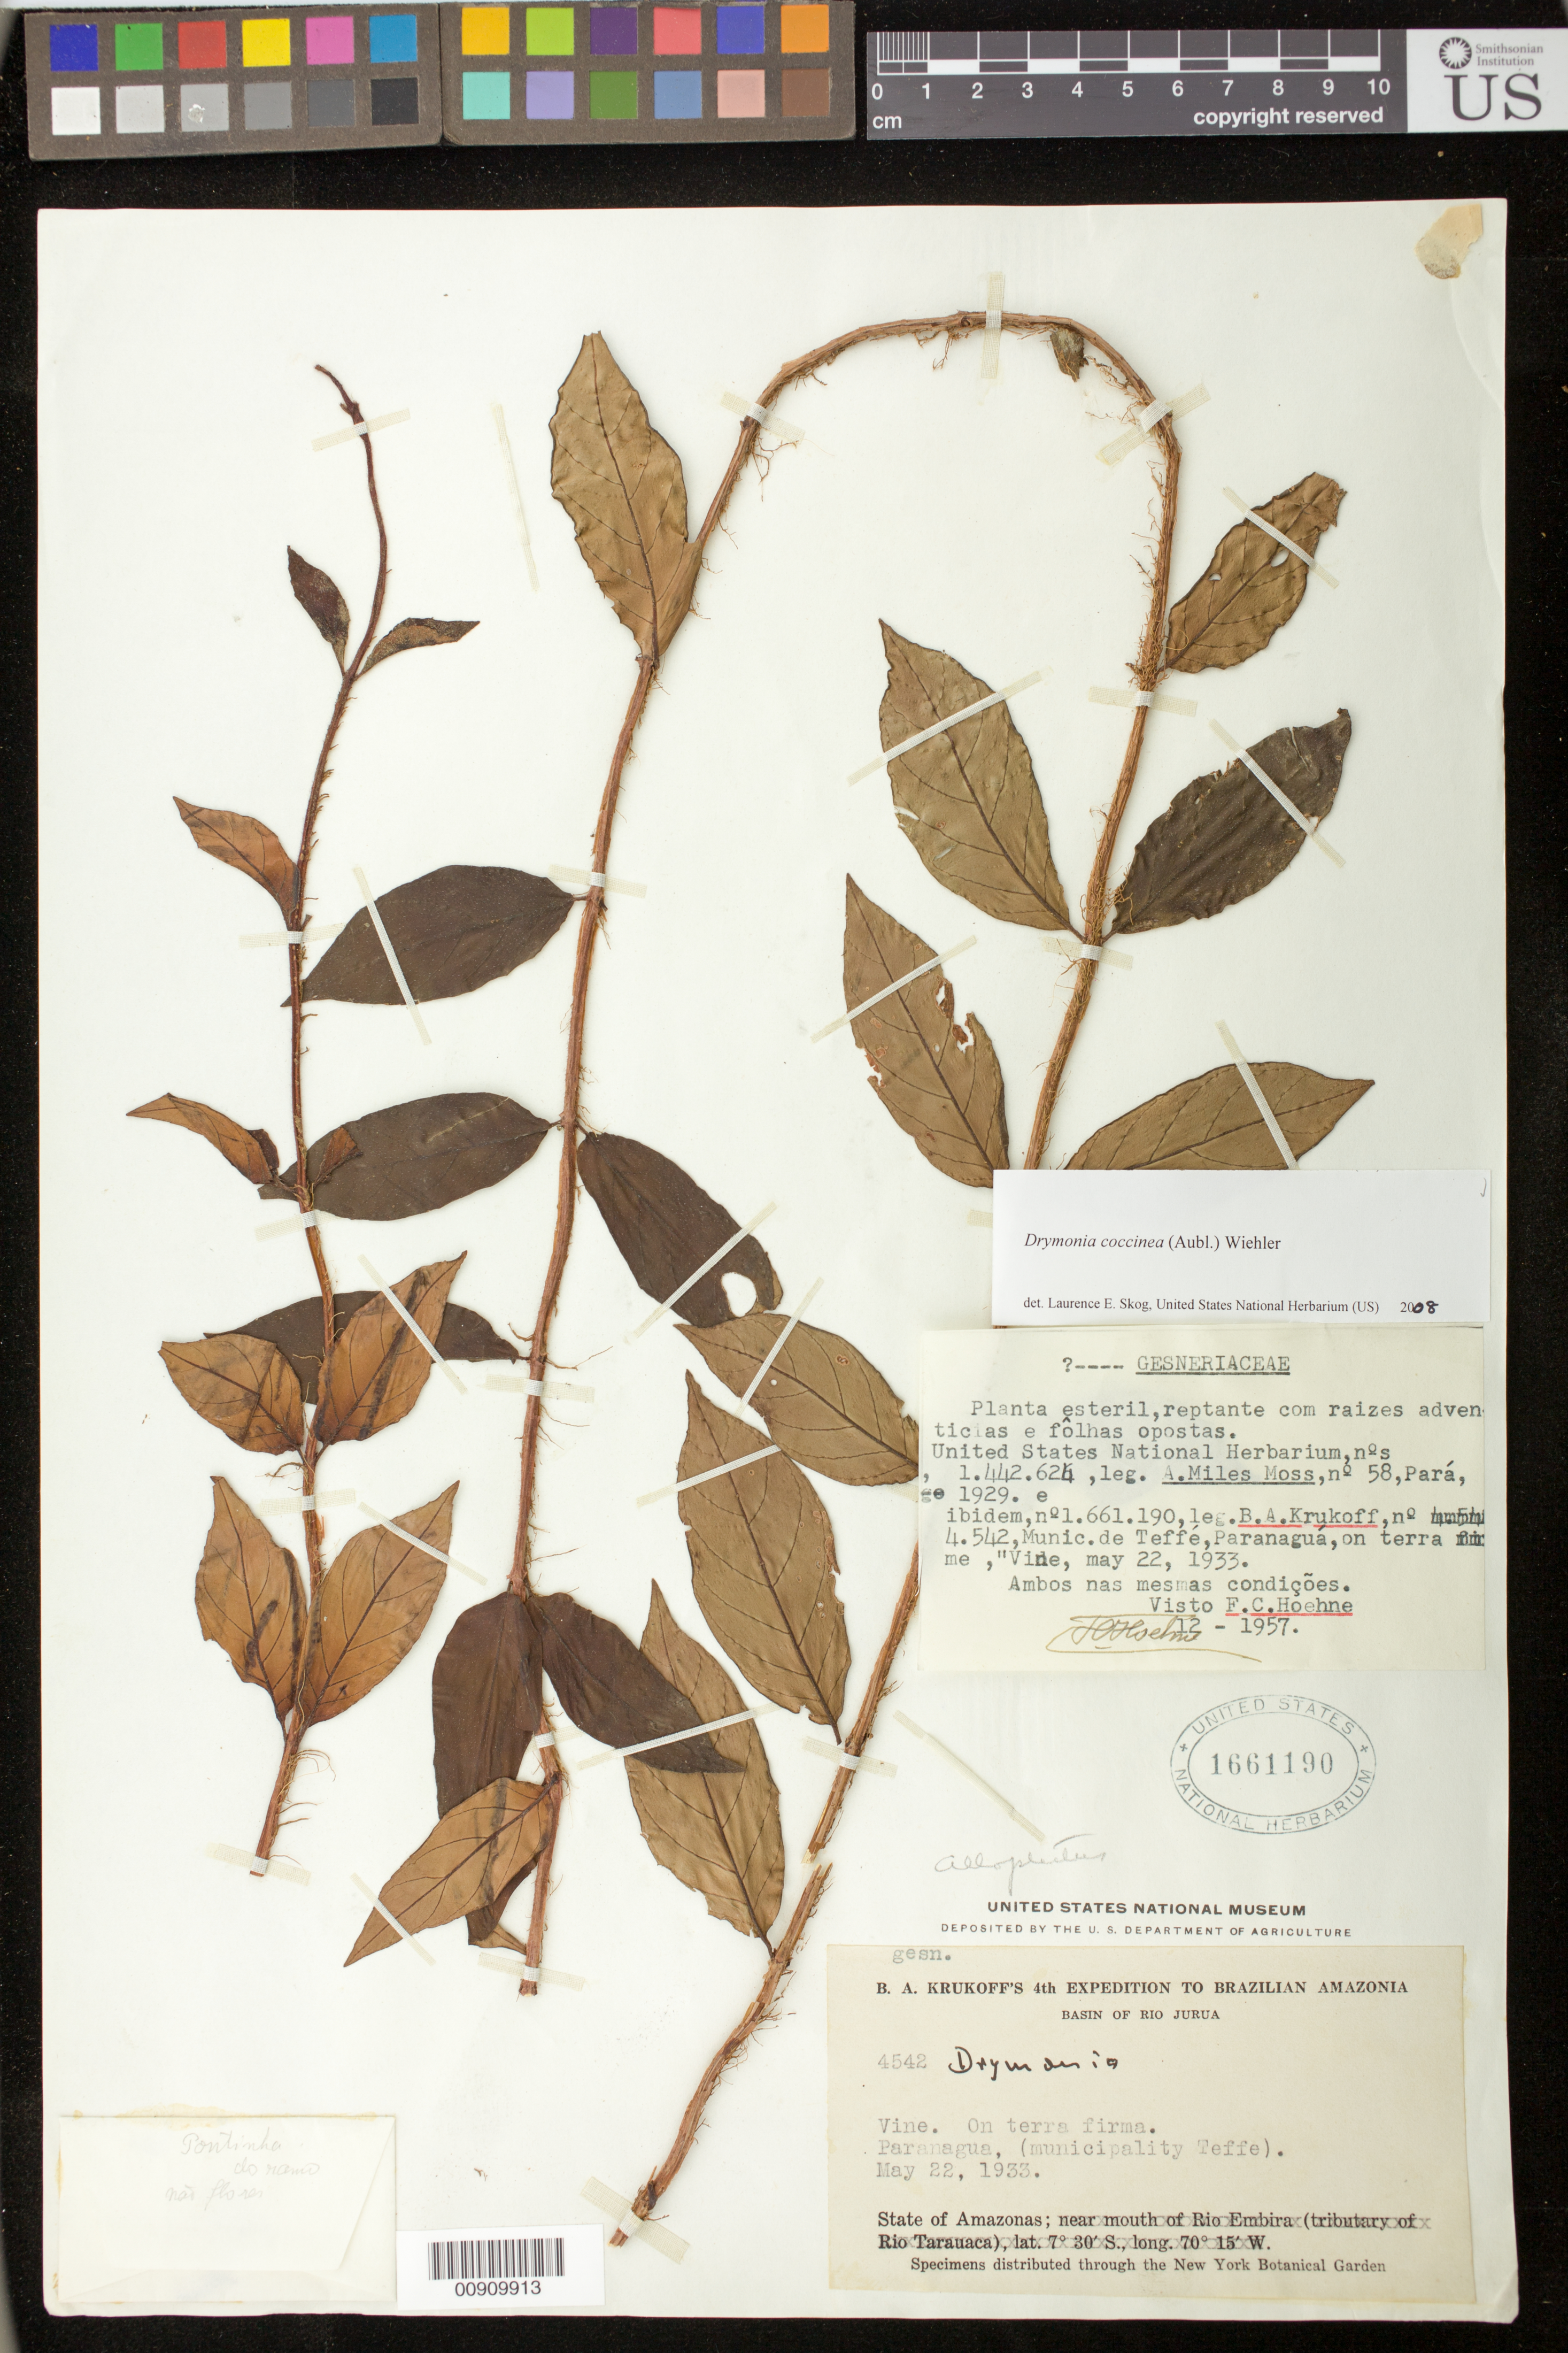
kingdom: Plantae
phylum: Tracheophyta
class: Magnoliopsida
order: Lamiales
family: Gesneriaceae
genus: Drymonia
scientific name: Drymonia coccinea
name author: (Aubl.) Wiehler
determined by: Skog, Laurence E.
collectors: B. A. Krukoff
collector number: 4542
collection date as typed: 22 May 1933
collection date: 1933-05-22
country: Brazil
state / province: Amazonas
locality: Basin of Rio Jurua; Paranagua (municipality Teffe)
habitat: On terra firma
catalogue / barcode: US 1551190